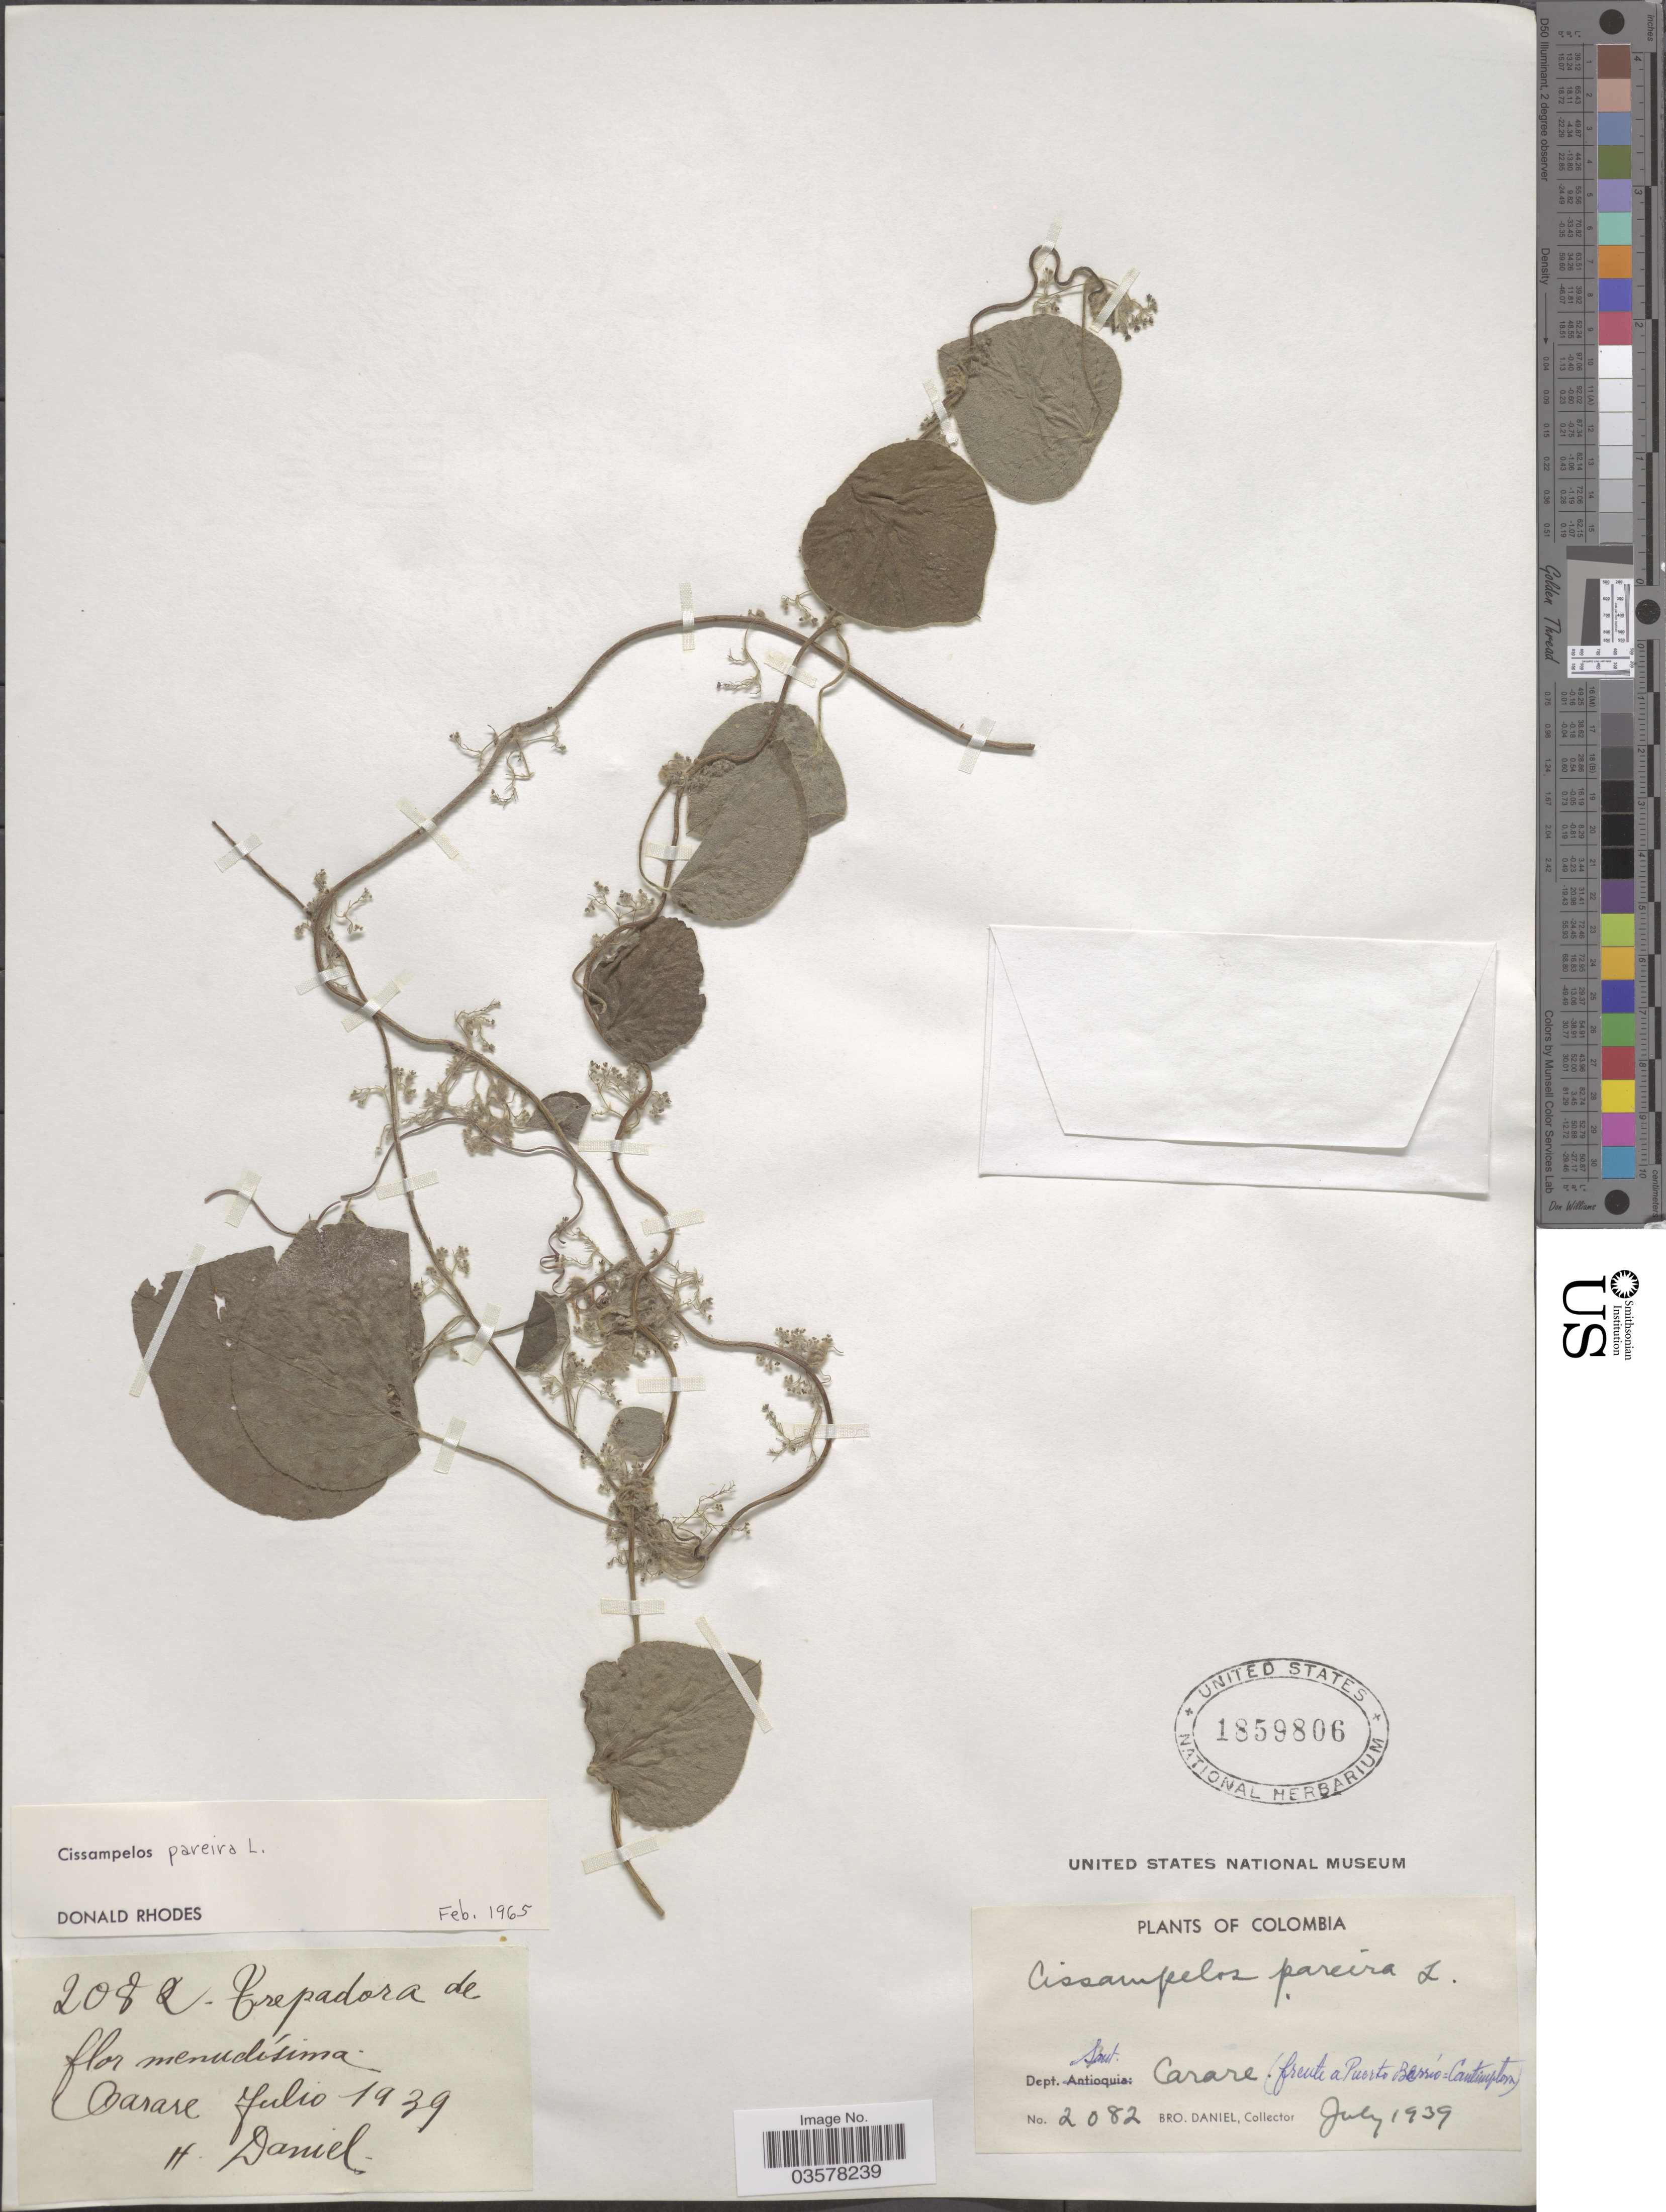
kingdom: Plantae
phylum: Tracheophyta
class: Magnoliopsida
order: Ranunculales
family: Menispermaceae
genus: Cissampelos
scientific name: Cissampelos pareira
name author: L.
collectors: Bro. Daniel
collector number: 2082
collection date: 1939-07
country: Colombia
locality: Dept. Sant: Carare.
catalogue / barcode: US 1859806